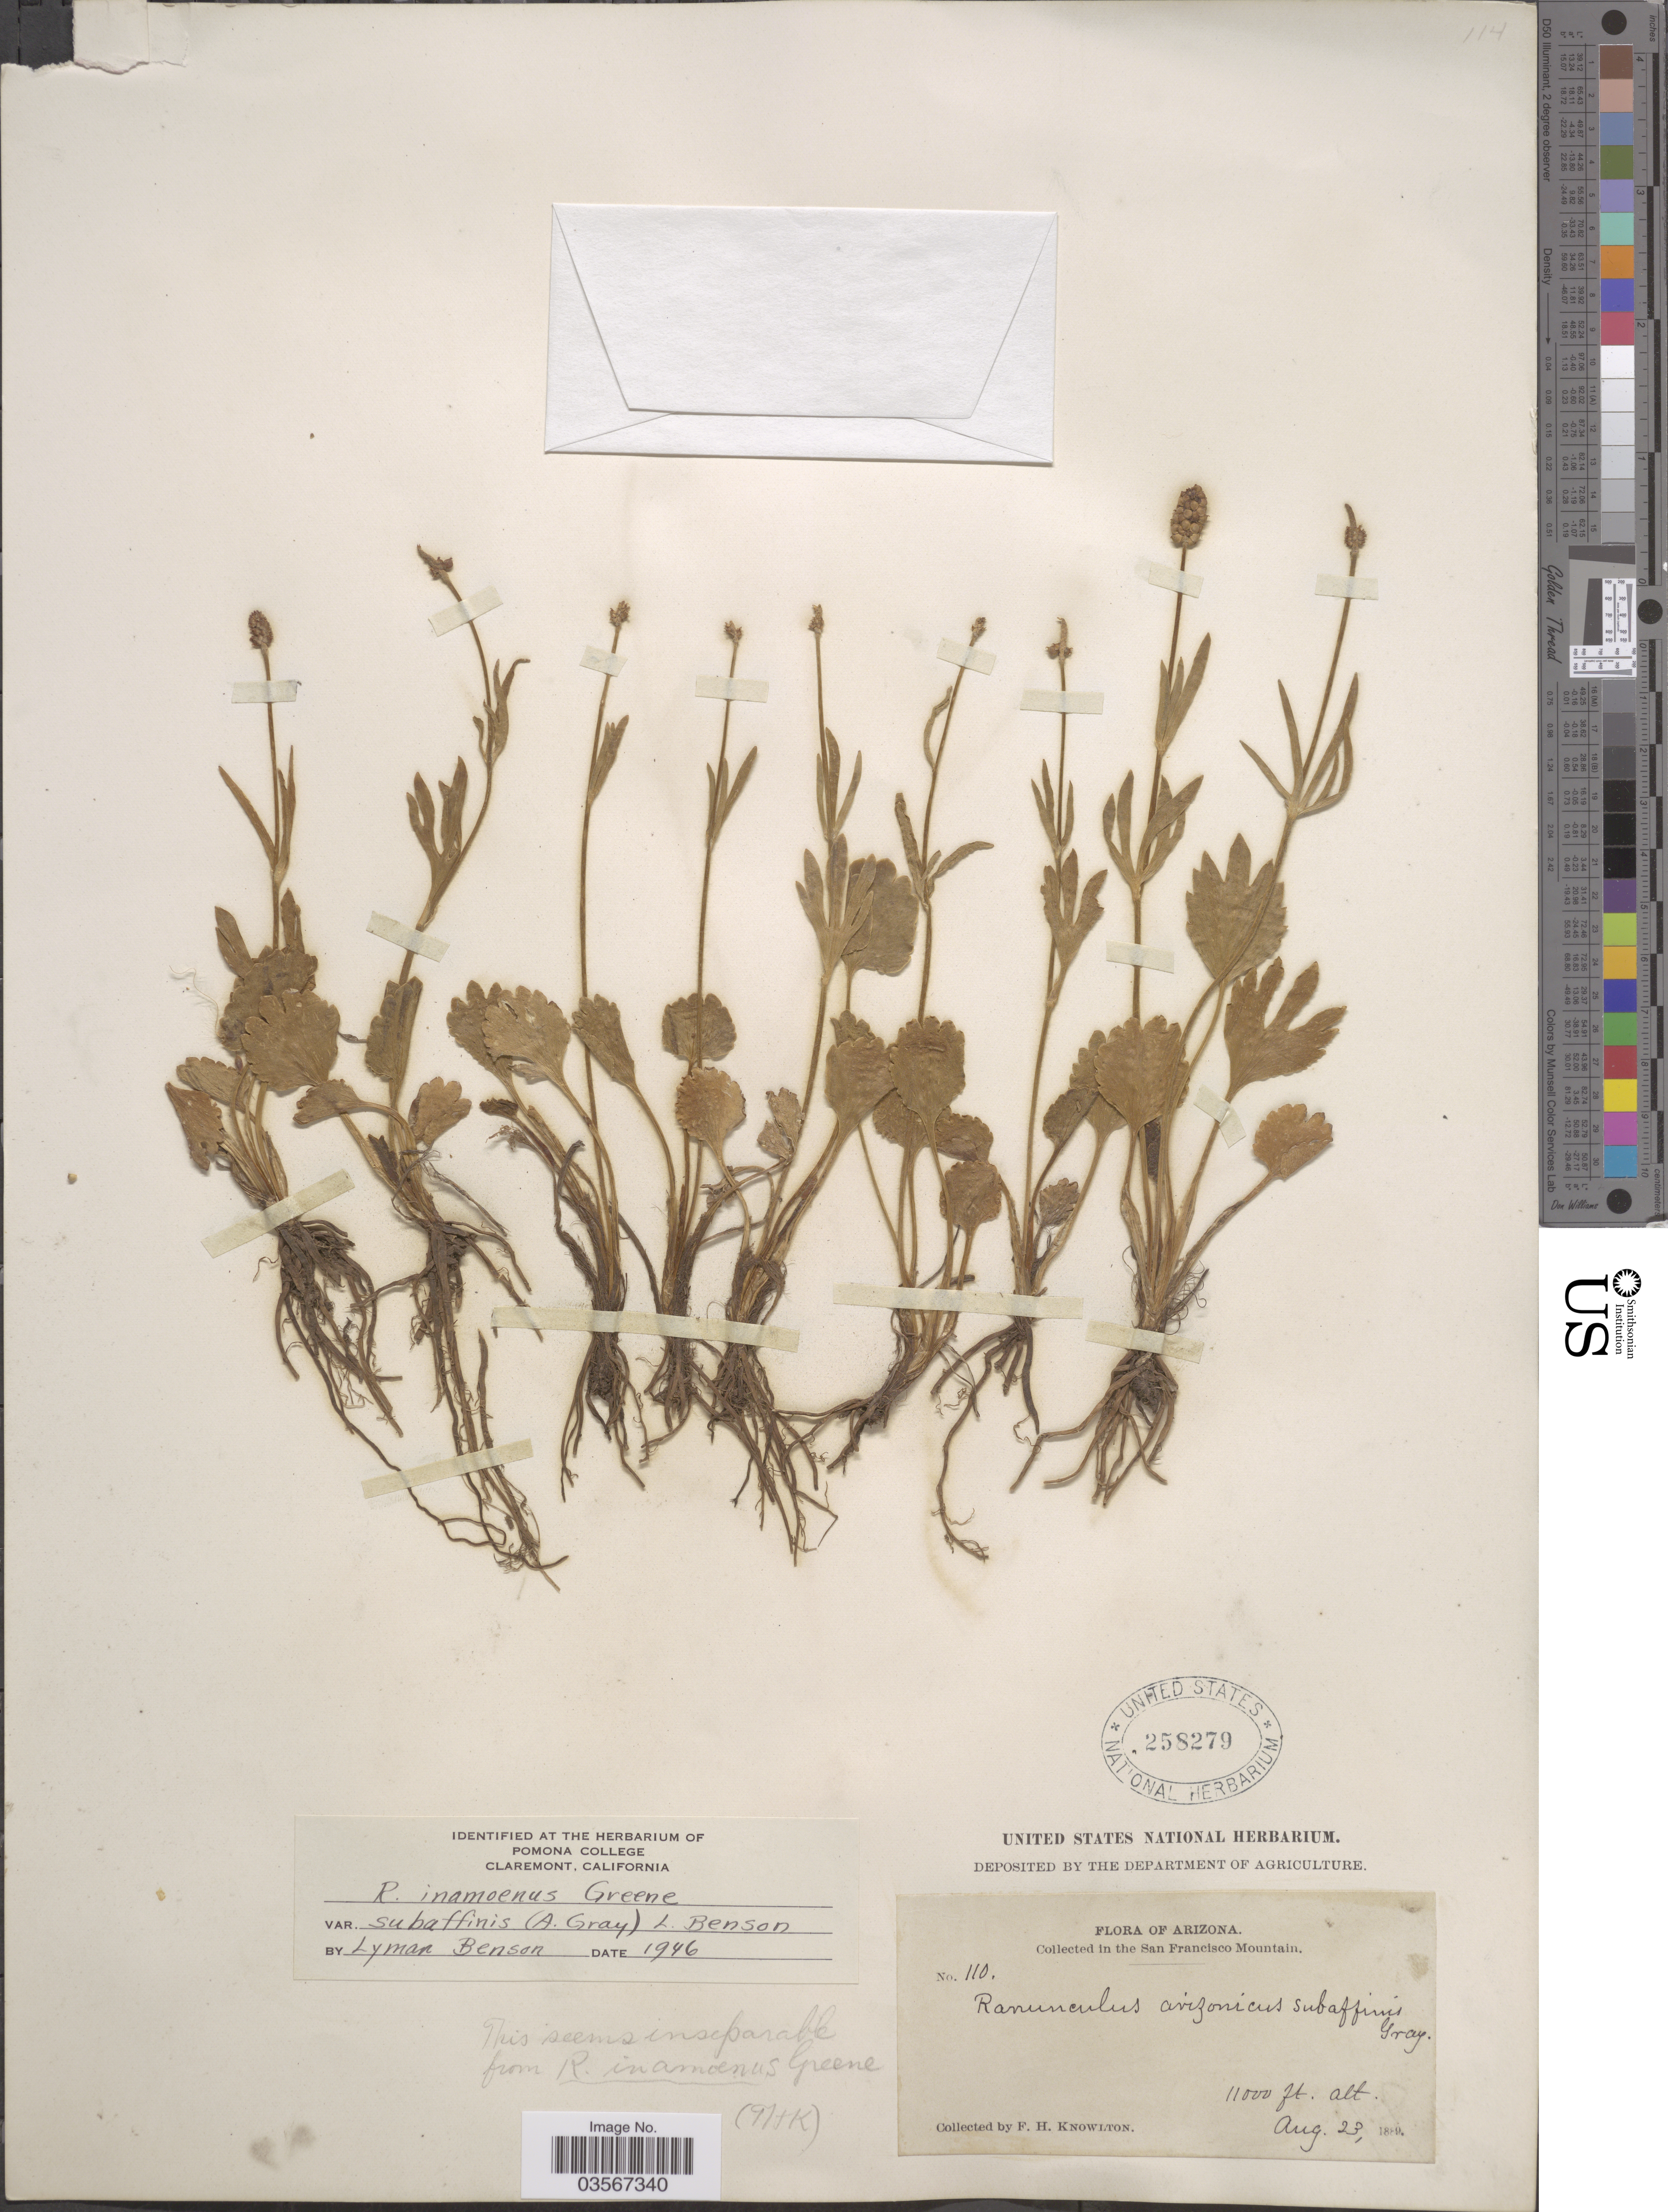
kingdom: Plantae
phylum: Tracheophyta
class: Magnoliopsida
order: Ranunculales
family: Ranunculaceae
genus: Ranunculus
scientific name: Ranunculus inamoenus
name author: Greene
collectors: F. H. Knowlton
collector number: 110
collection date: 1889-08-23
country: United States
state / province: Arizona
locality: San Francisco Mountain.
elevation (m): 3353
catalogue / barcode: US 258279